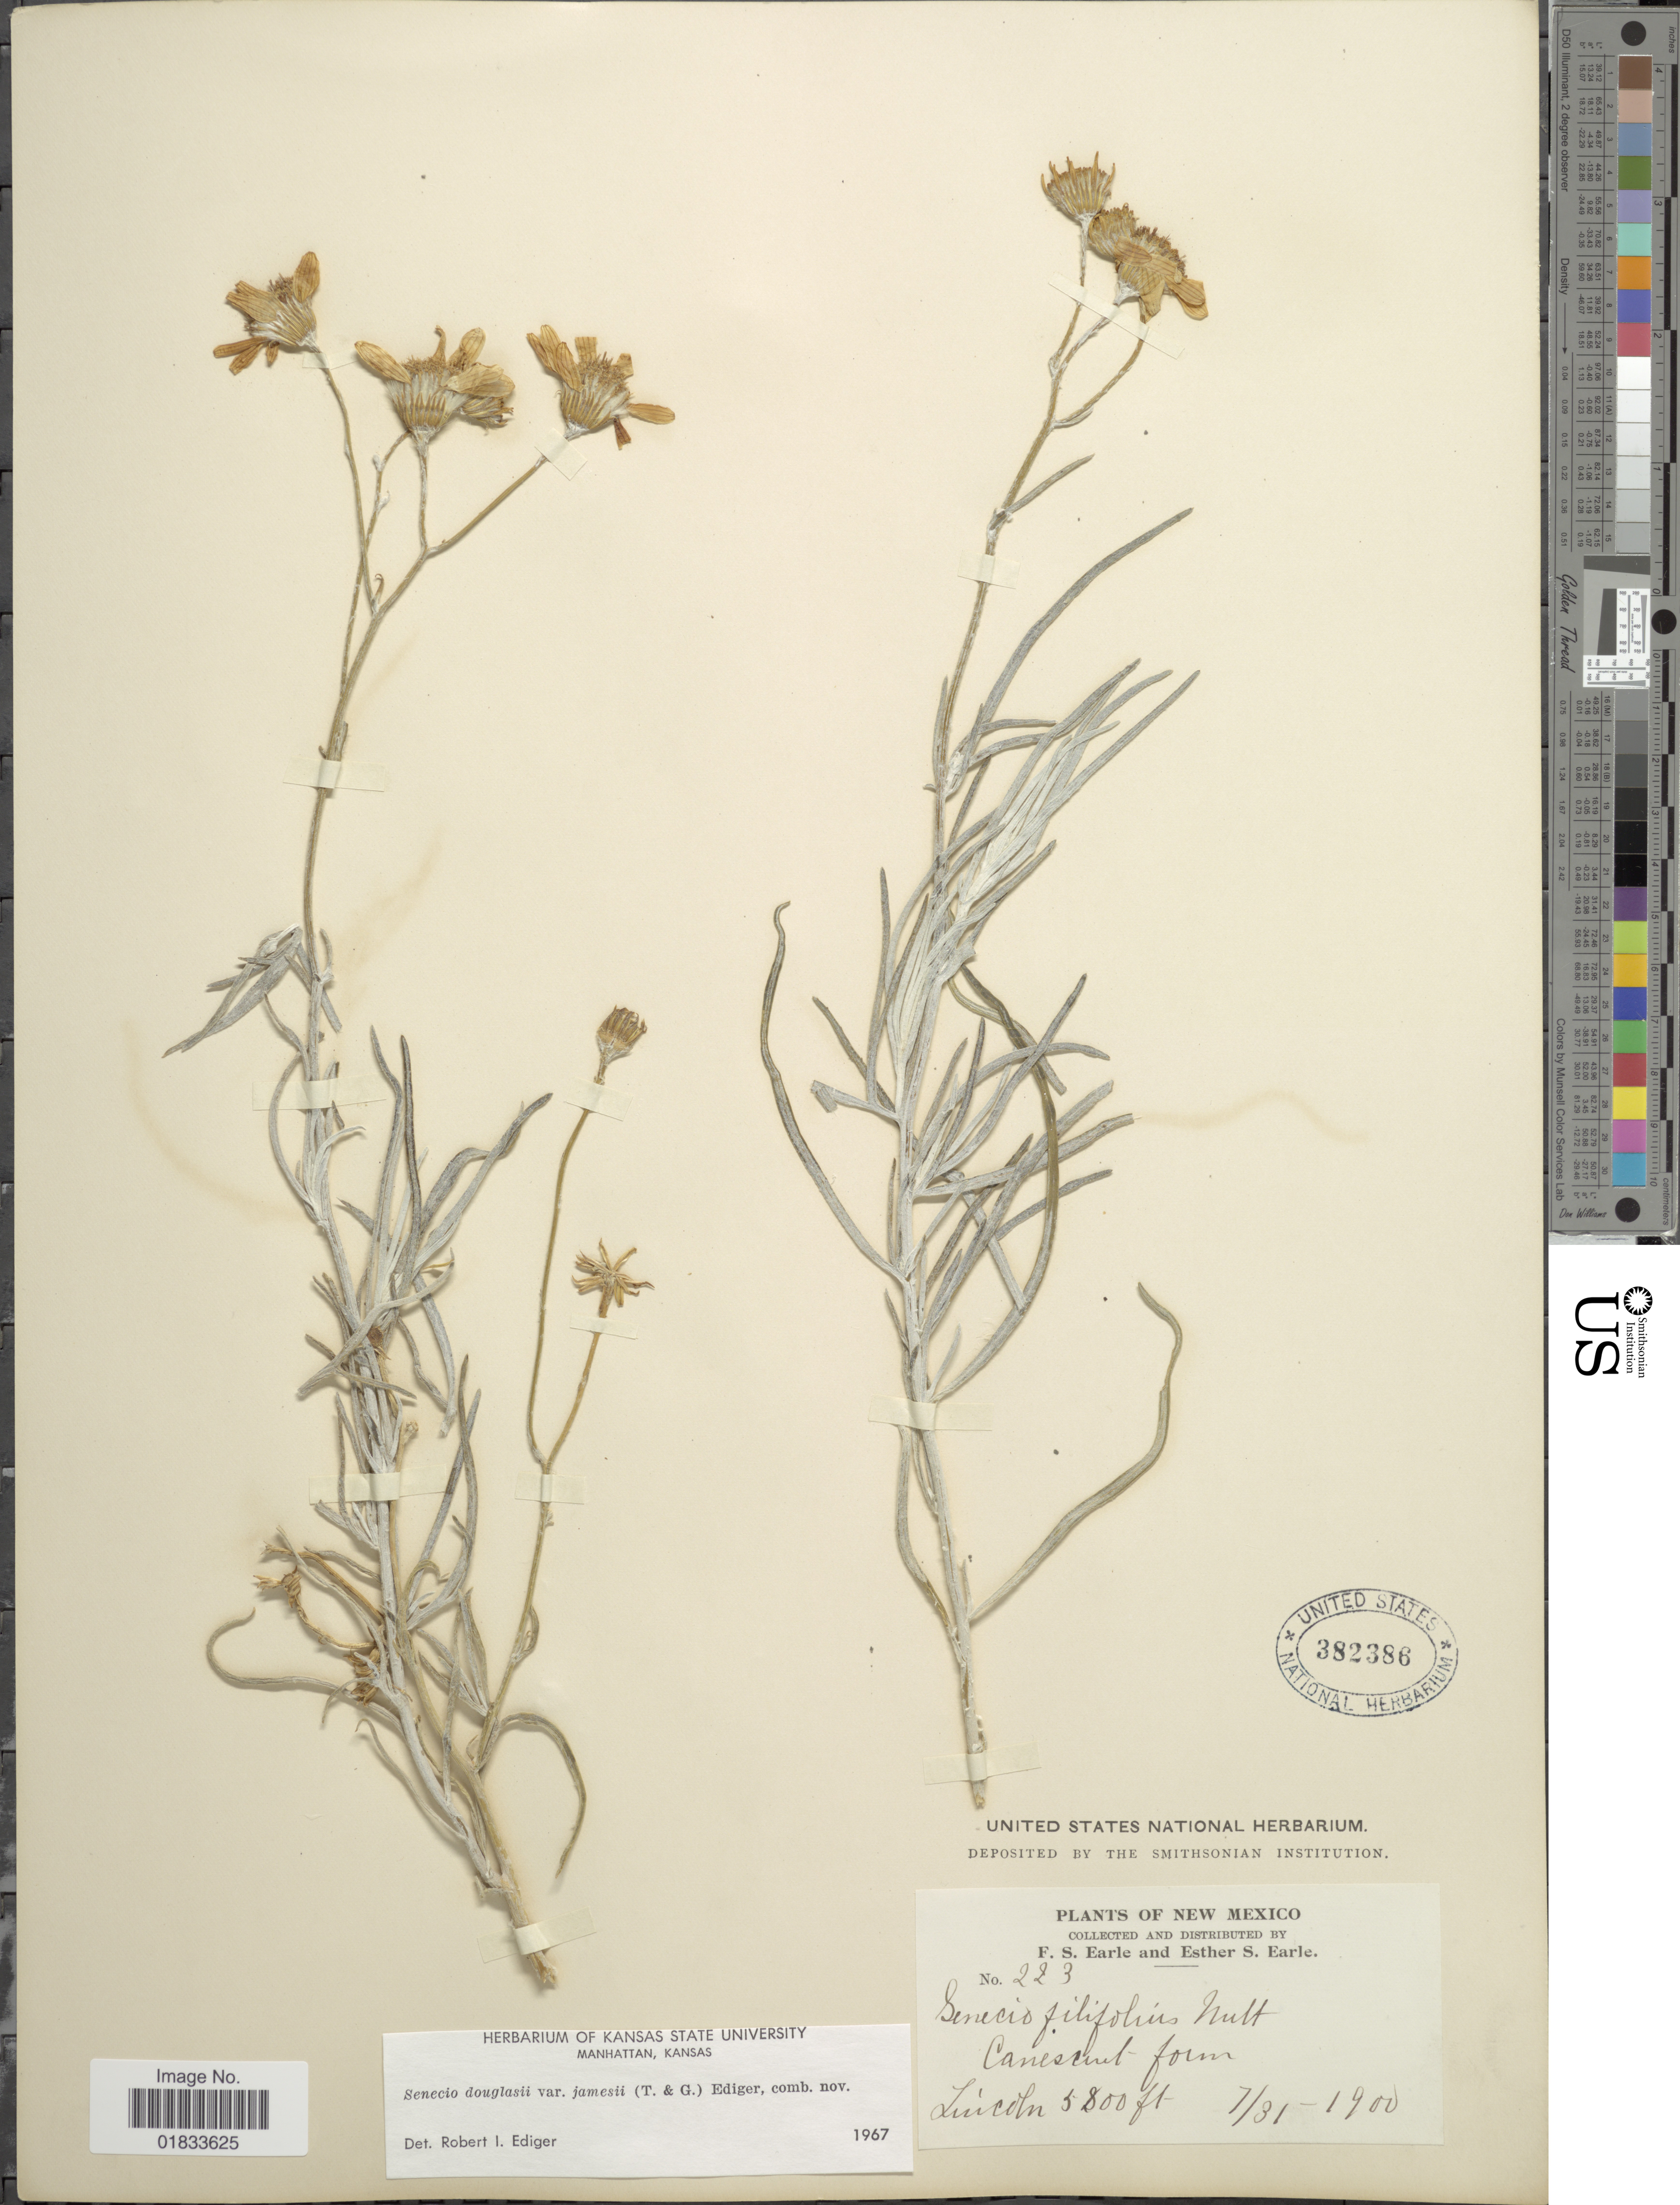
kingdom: Plantae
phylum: Tracheophyta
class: Magnoliopsida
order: Asterales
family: Asteraceae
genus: Senecio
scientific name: Senecio flaccidus var. flaccidus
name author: Less.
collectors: F. S. Earle & E. S. Earle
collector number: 223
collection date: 1900-07-31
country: United States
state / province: New Mexico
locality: Lincoln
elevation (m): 1768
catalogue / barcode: US 382386